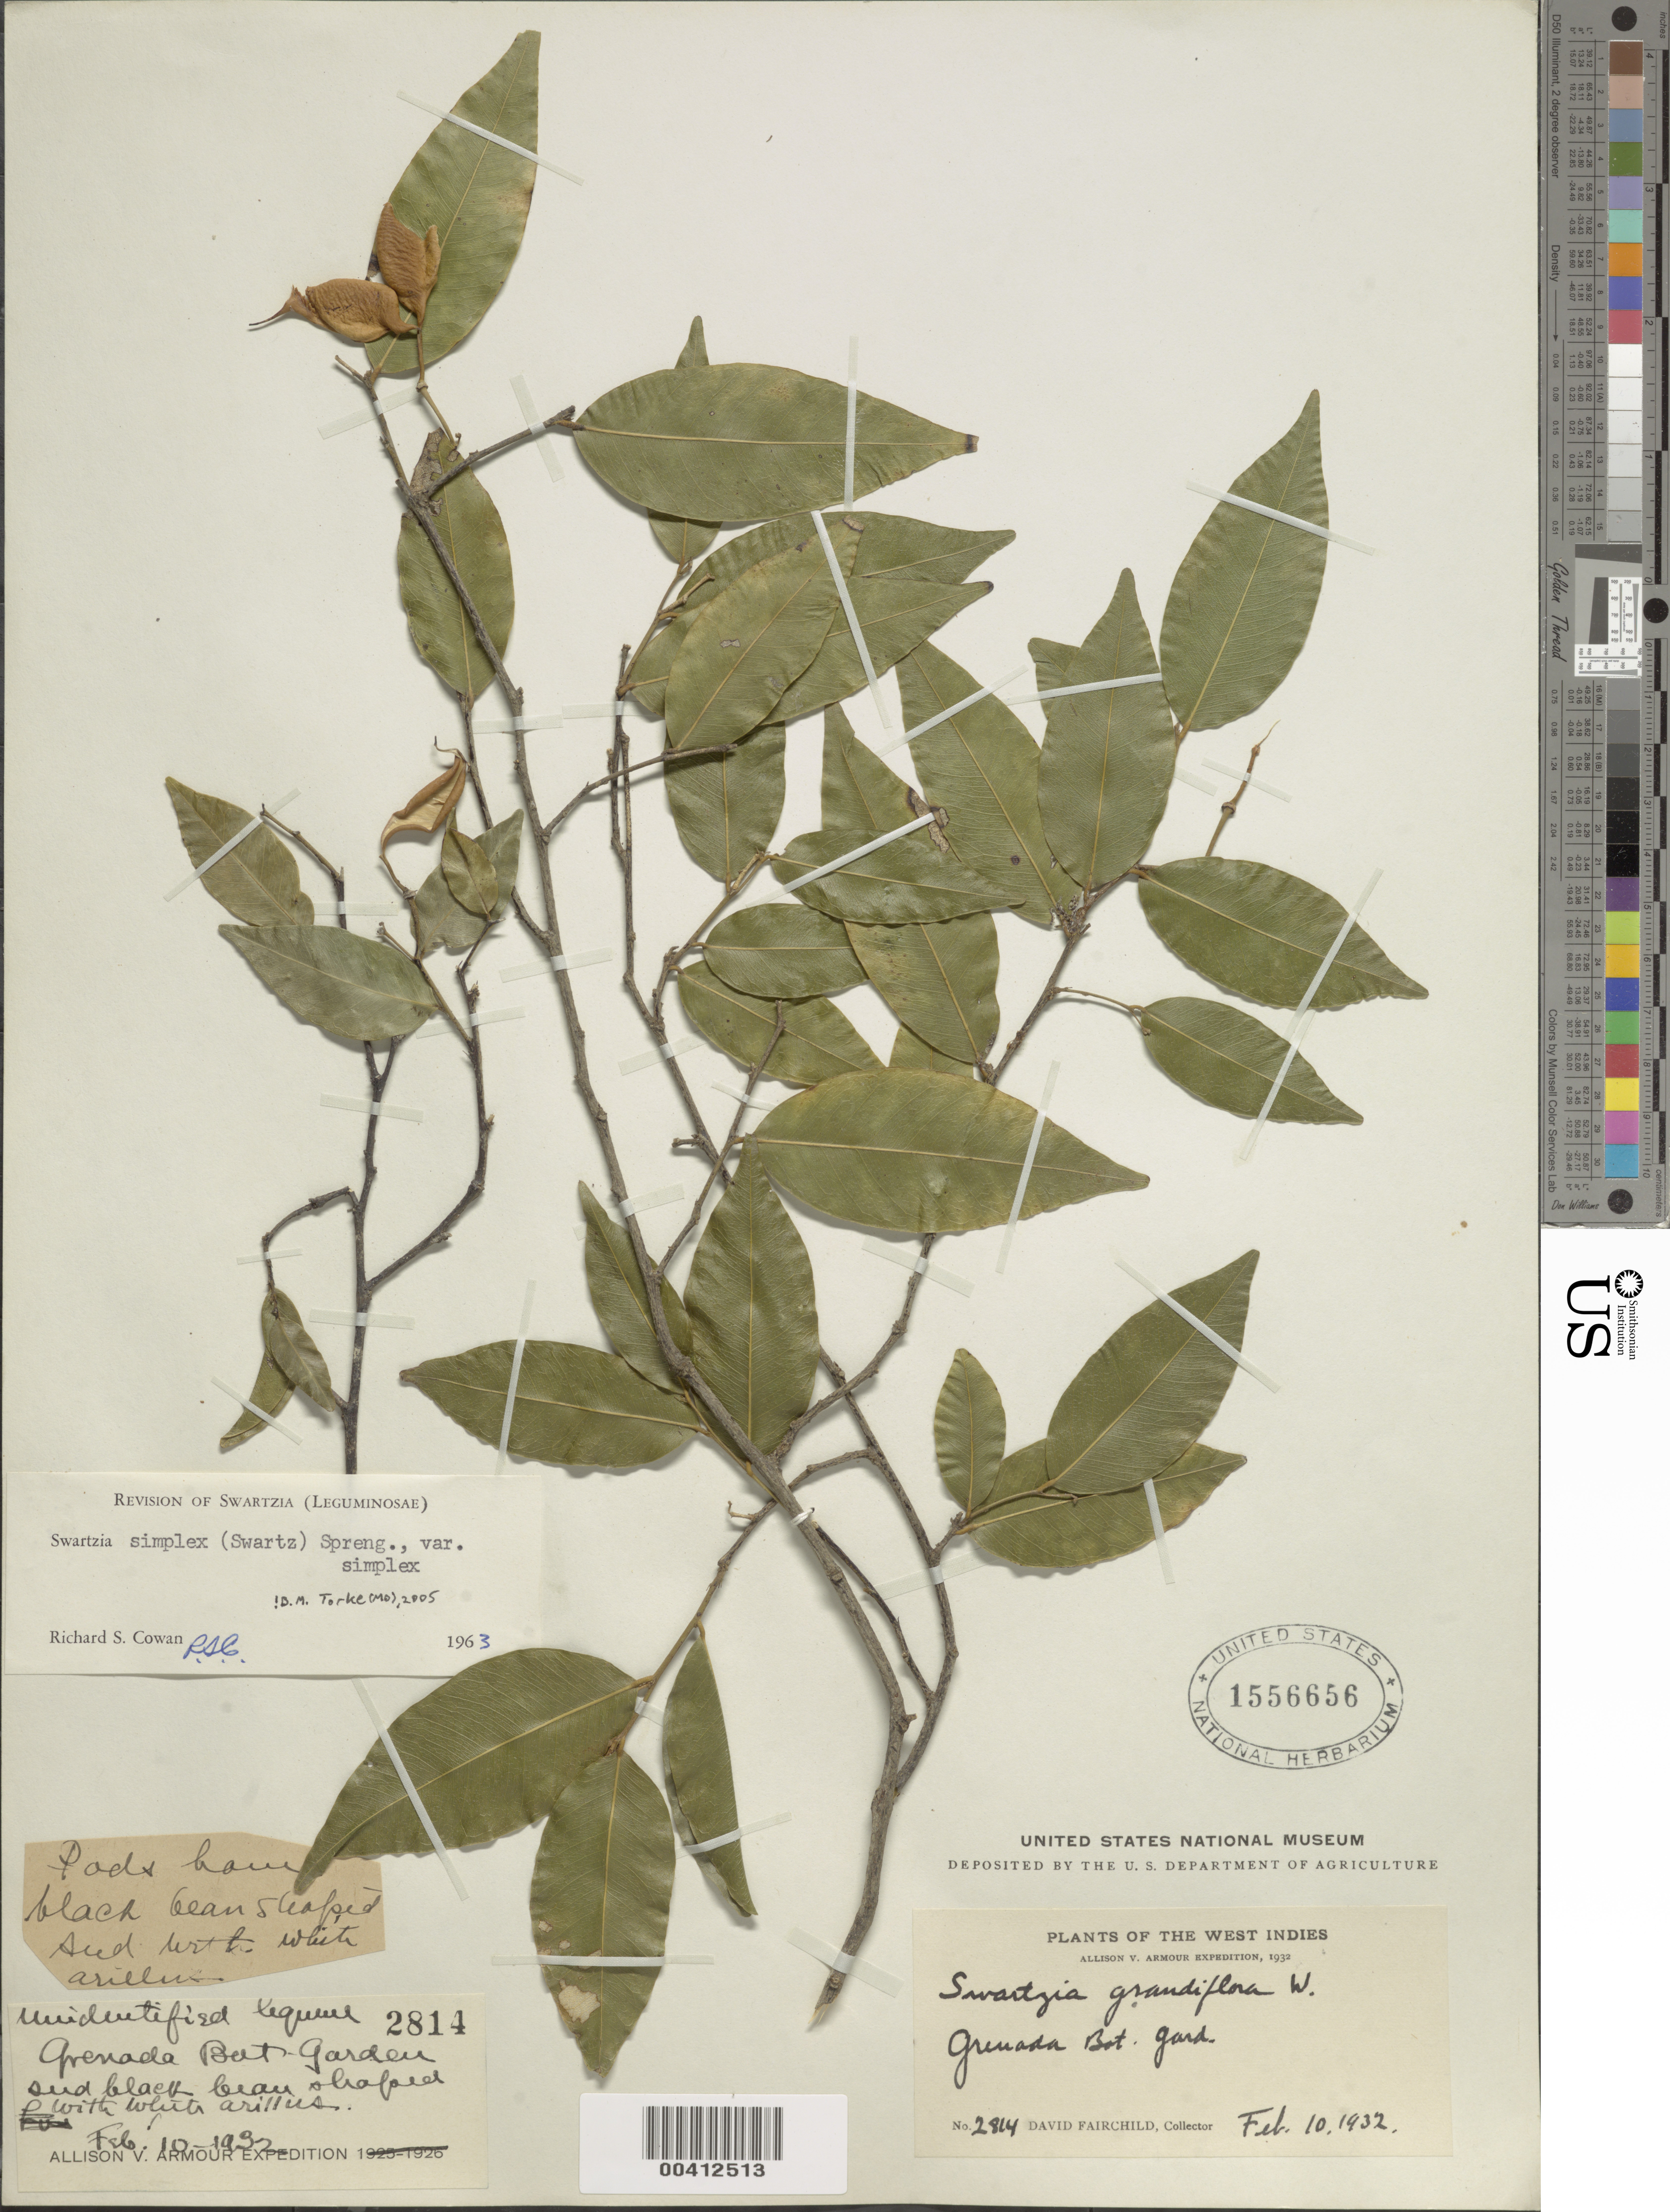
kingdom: Plantae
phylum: Tracheophyta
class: Magnoliopsida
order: Fabales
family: Fabaceae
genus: Swartzia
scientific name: Swartzia simplex var. simplex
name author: (Sw.) Spreng.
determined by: Cowan, R. S.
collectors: D. Fairchild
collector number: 2814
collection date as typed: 10 Feb 1932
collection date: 1932-02-10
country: Grenada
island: Windward Is.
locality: Grenada Bot. Gard.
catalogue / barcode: US 1556656